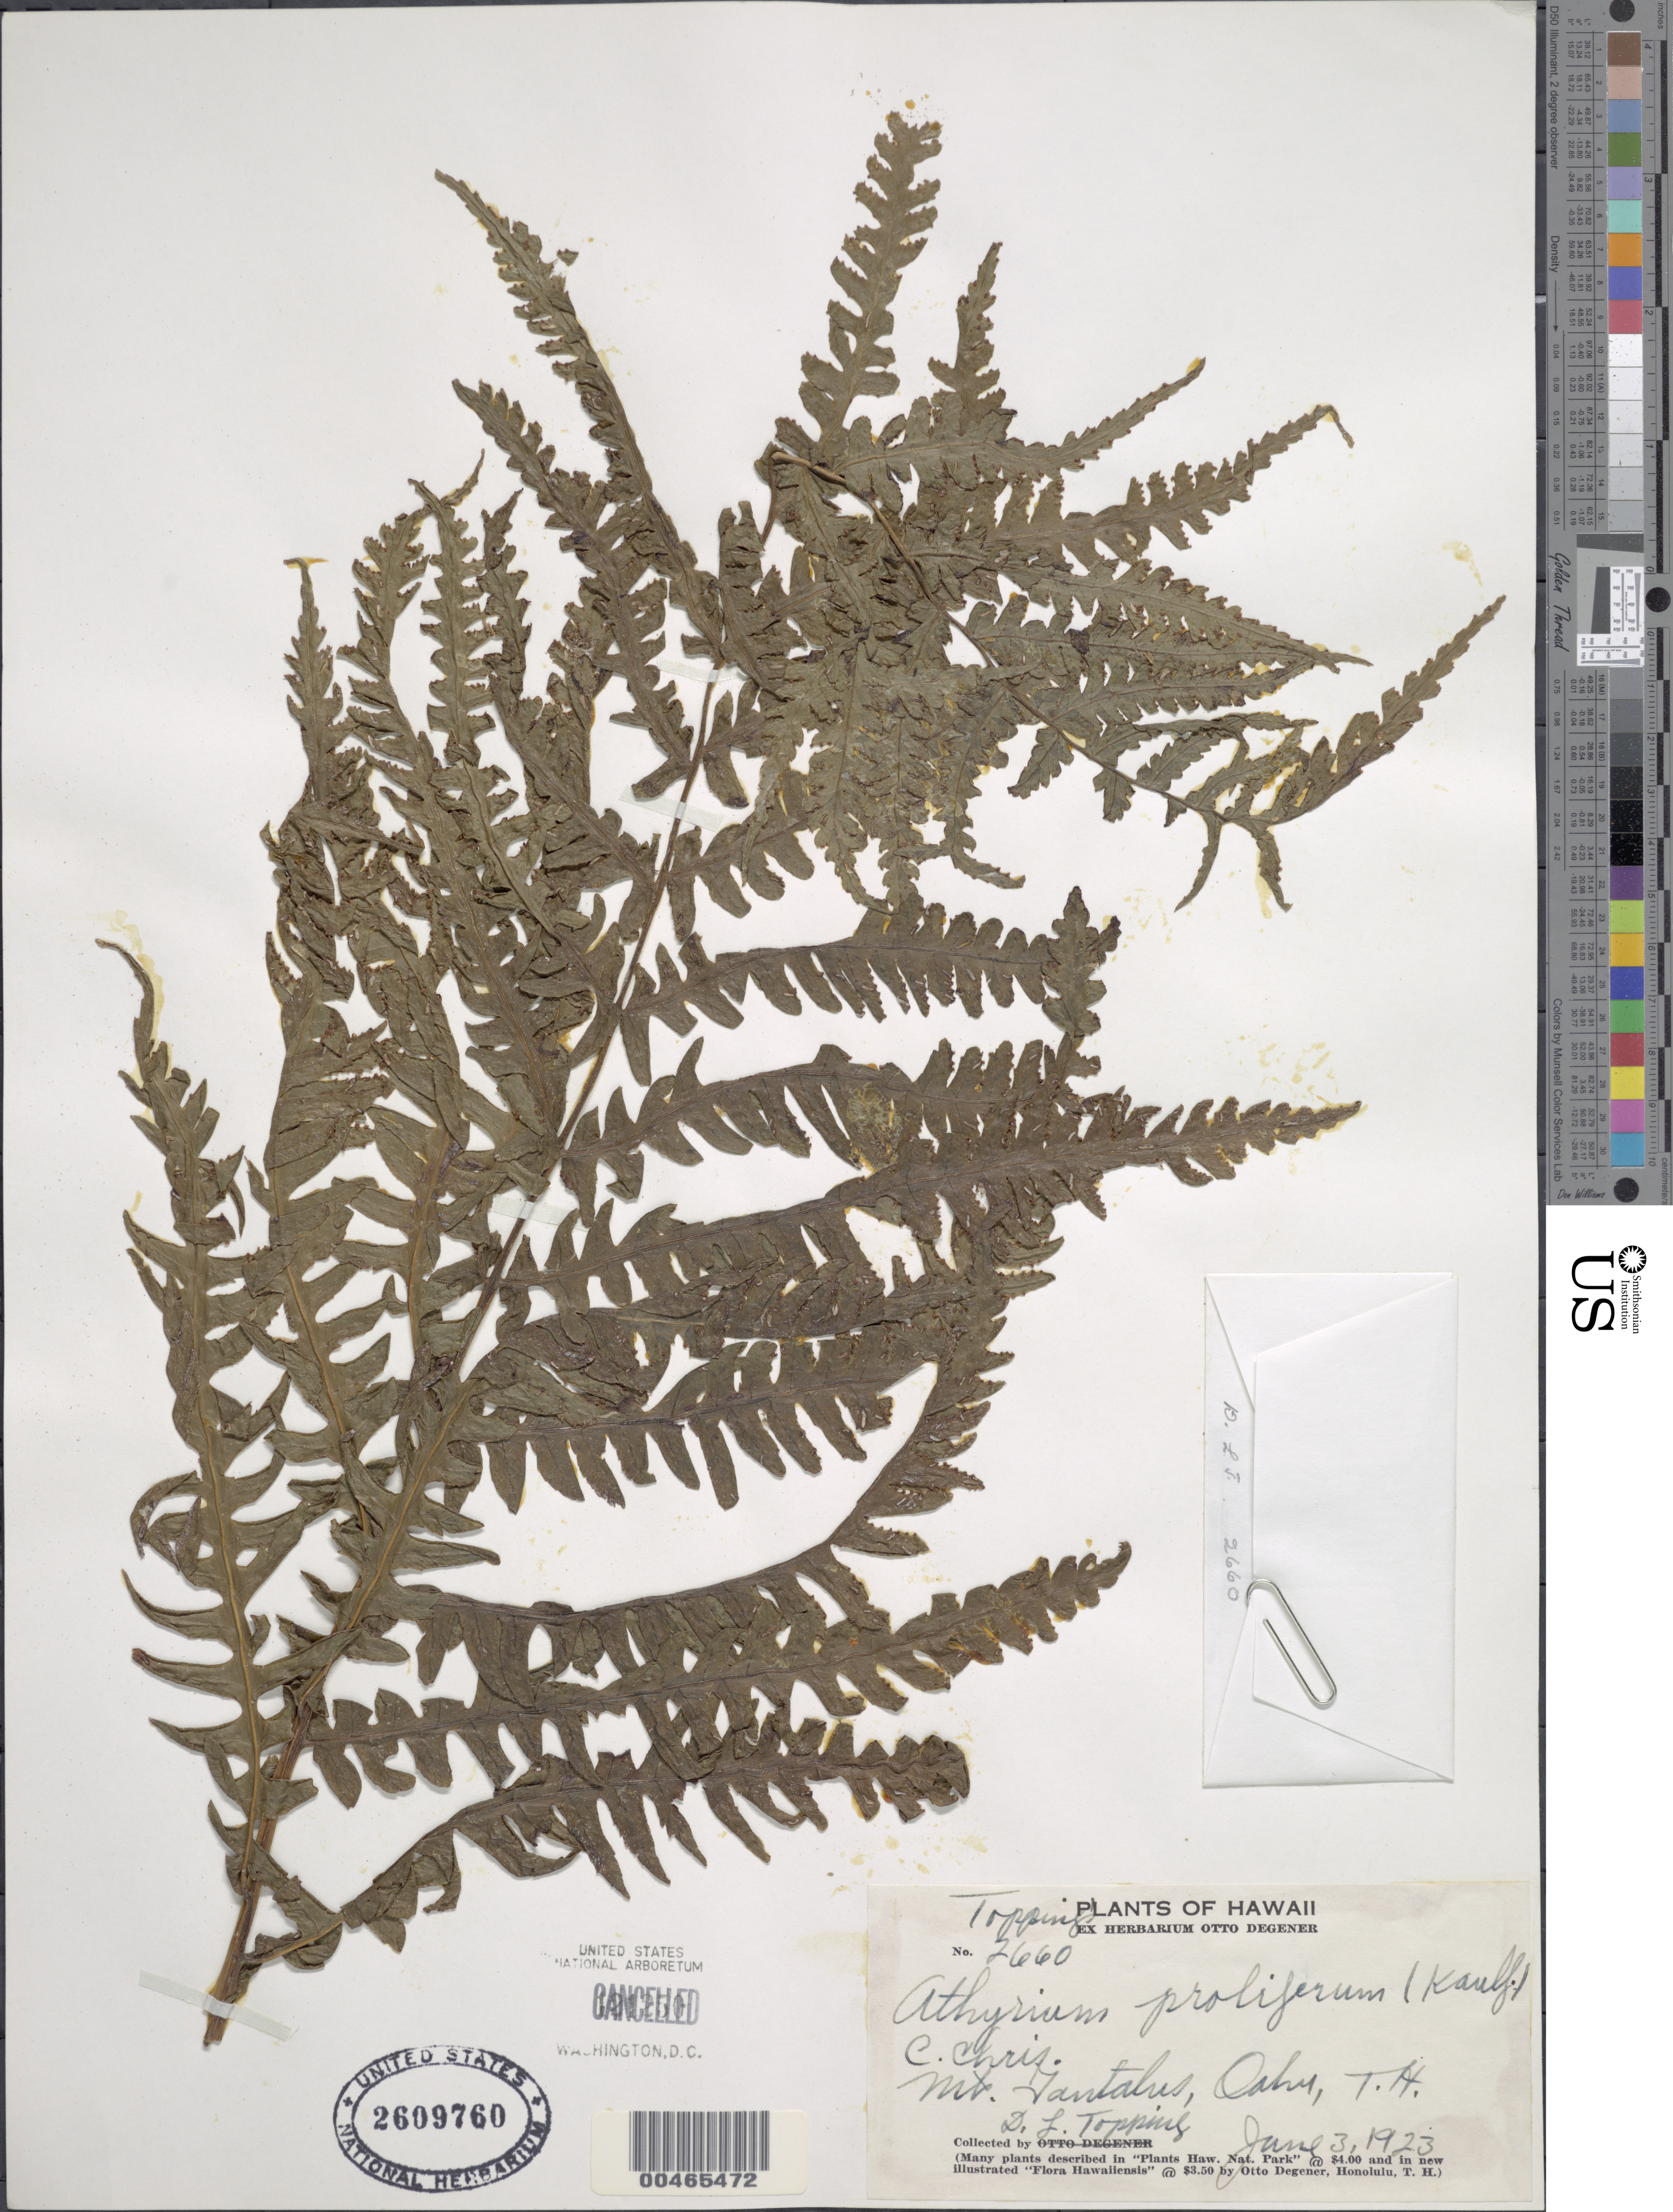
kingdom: Plantae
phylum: Tracheophyta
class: Polypodiopsida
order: Polypodiales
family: Athyriaceae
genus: Deparia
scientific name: Deparia prolifera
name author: (Kaulf.) Hook. & Grev.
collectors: D. L. Topping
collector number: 2660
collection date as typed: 3 Jun 1923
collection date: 1923-06-03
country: United States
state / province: Hawaii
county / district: Honolulu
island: Oahu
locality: Mount Tantalus, Oahu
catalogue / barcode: US 2609760